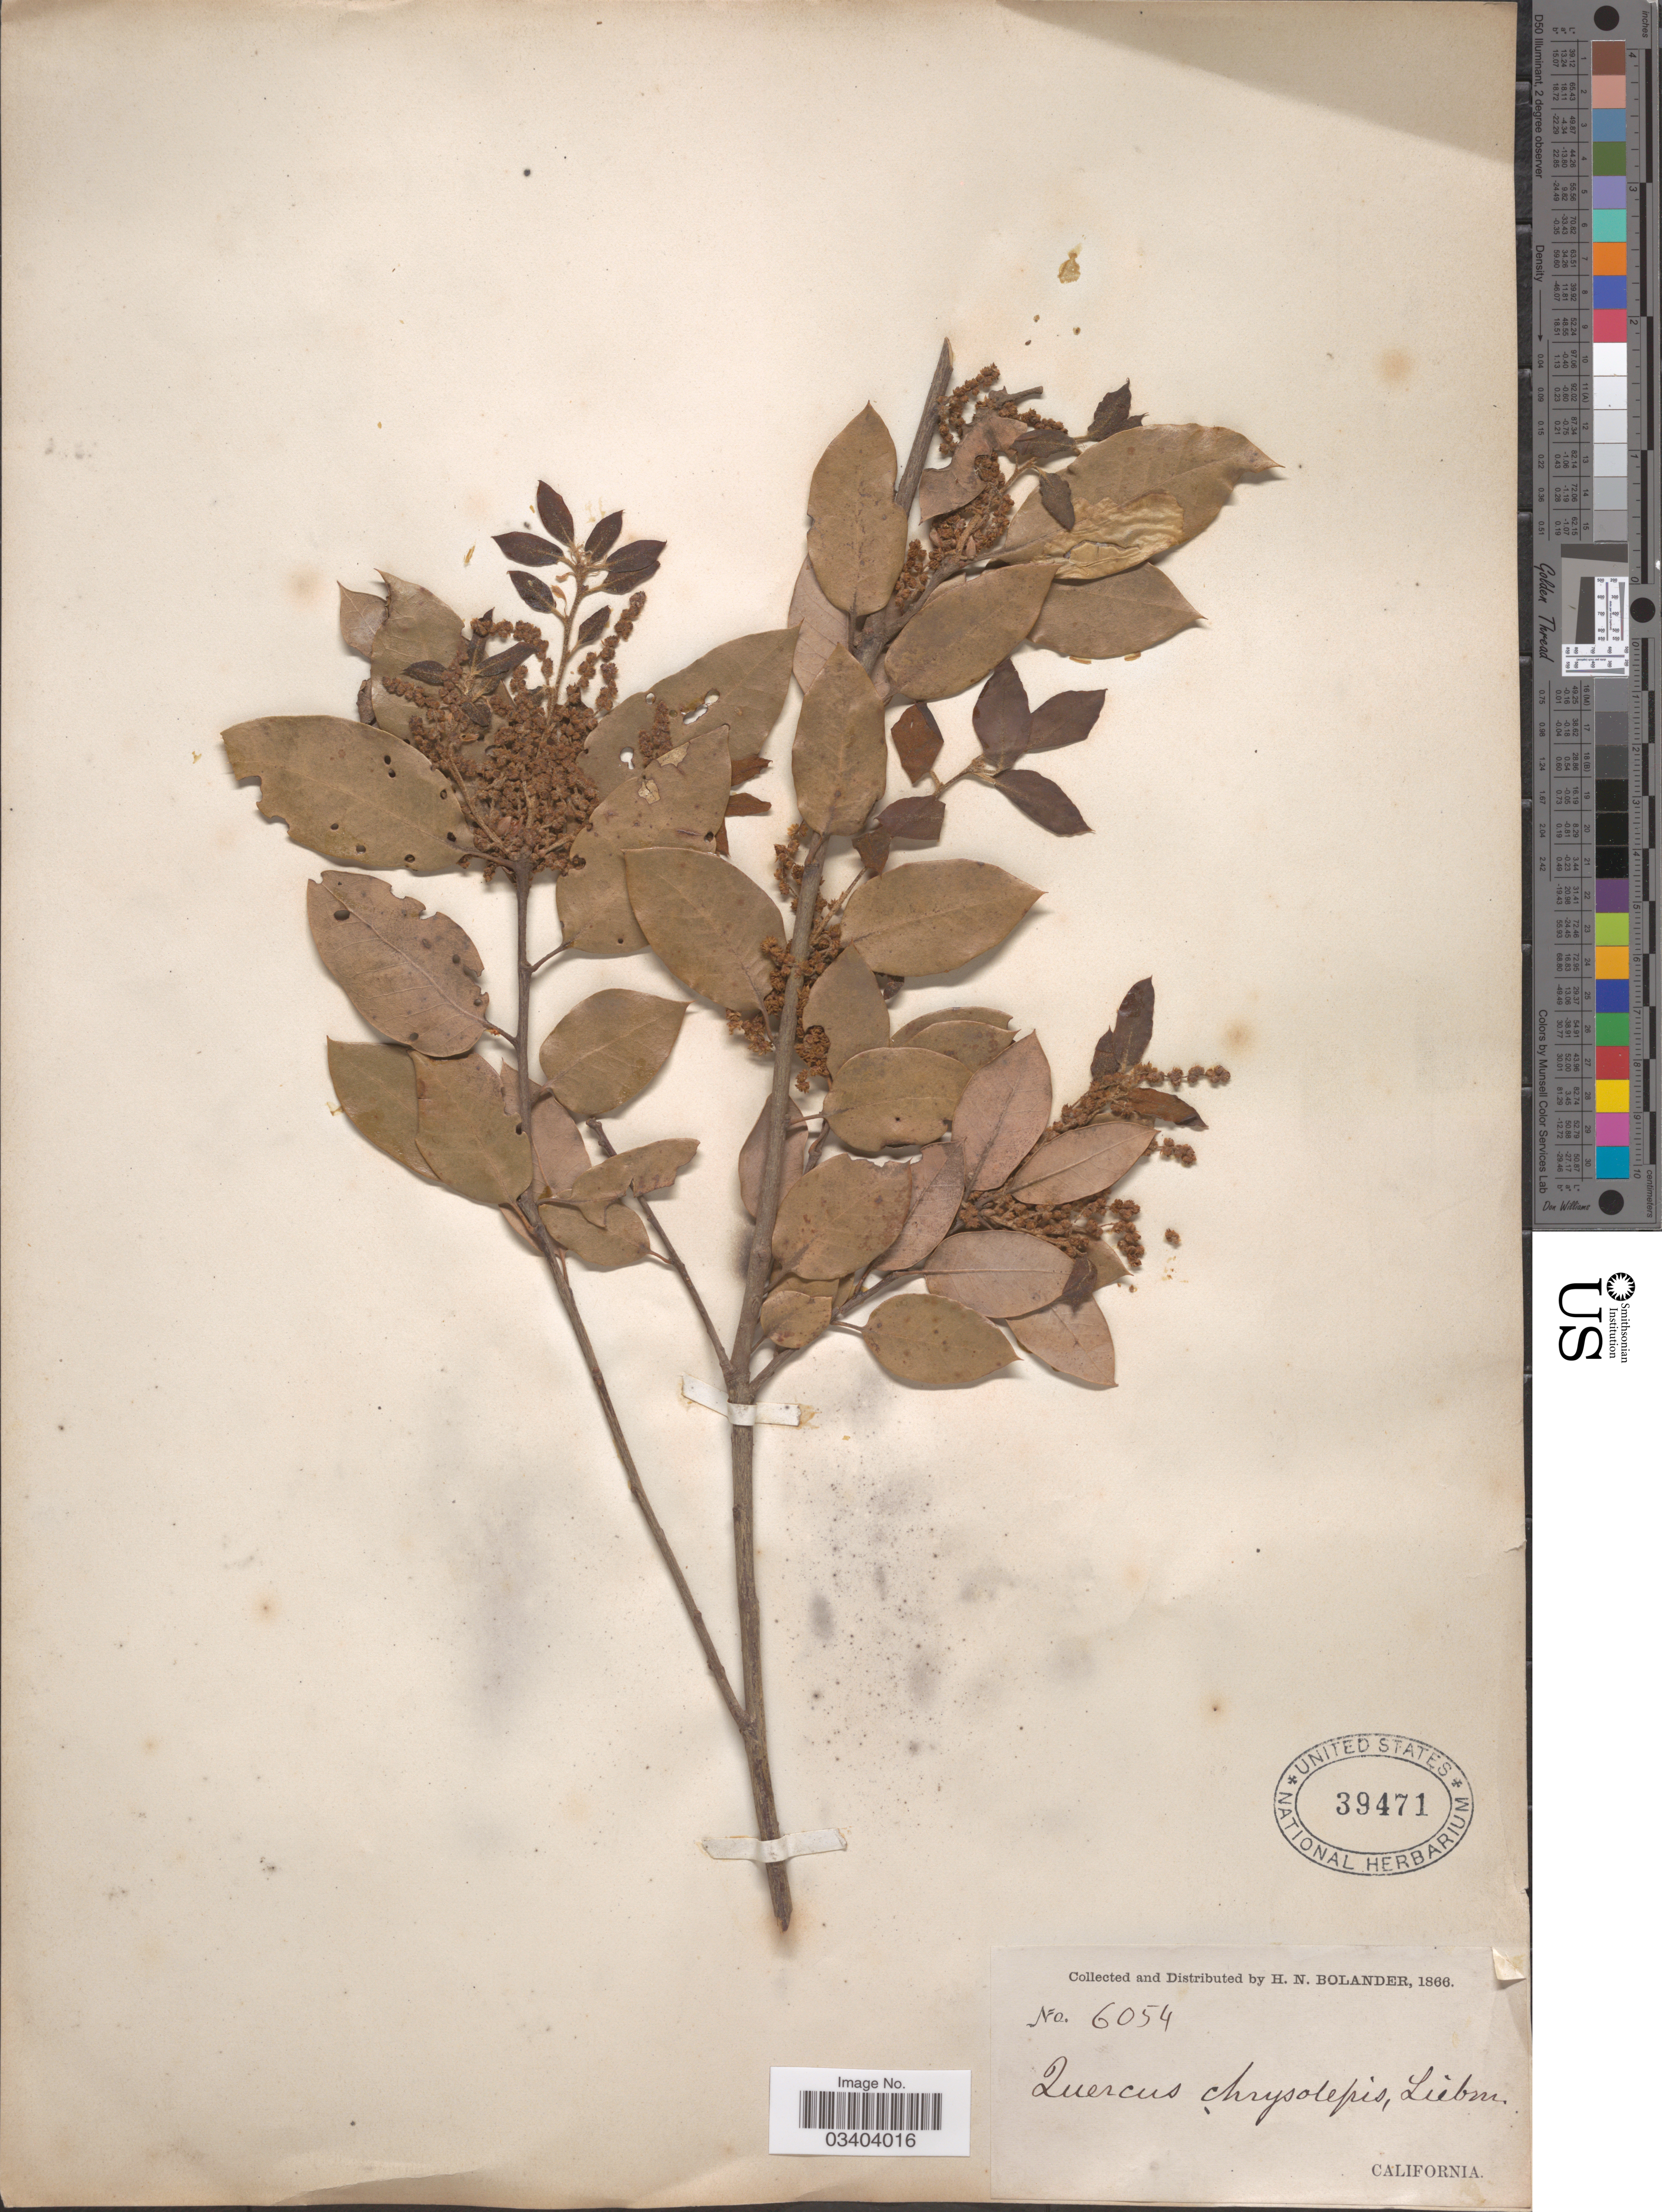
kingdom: Plantae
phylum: Tracheophyta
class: Magnoliopsida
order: Fagales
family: Fagaceae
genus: Quercus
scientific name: Quercus chrysolepis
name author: Liebm.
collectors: H. Bolander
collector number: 6054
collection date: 1866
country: United States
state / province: California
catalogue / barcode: US 39471